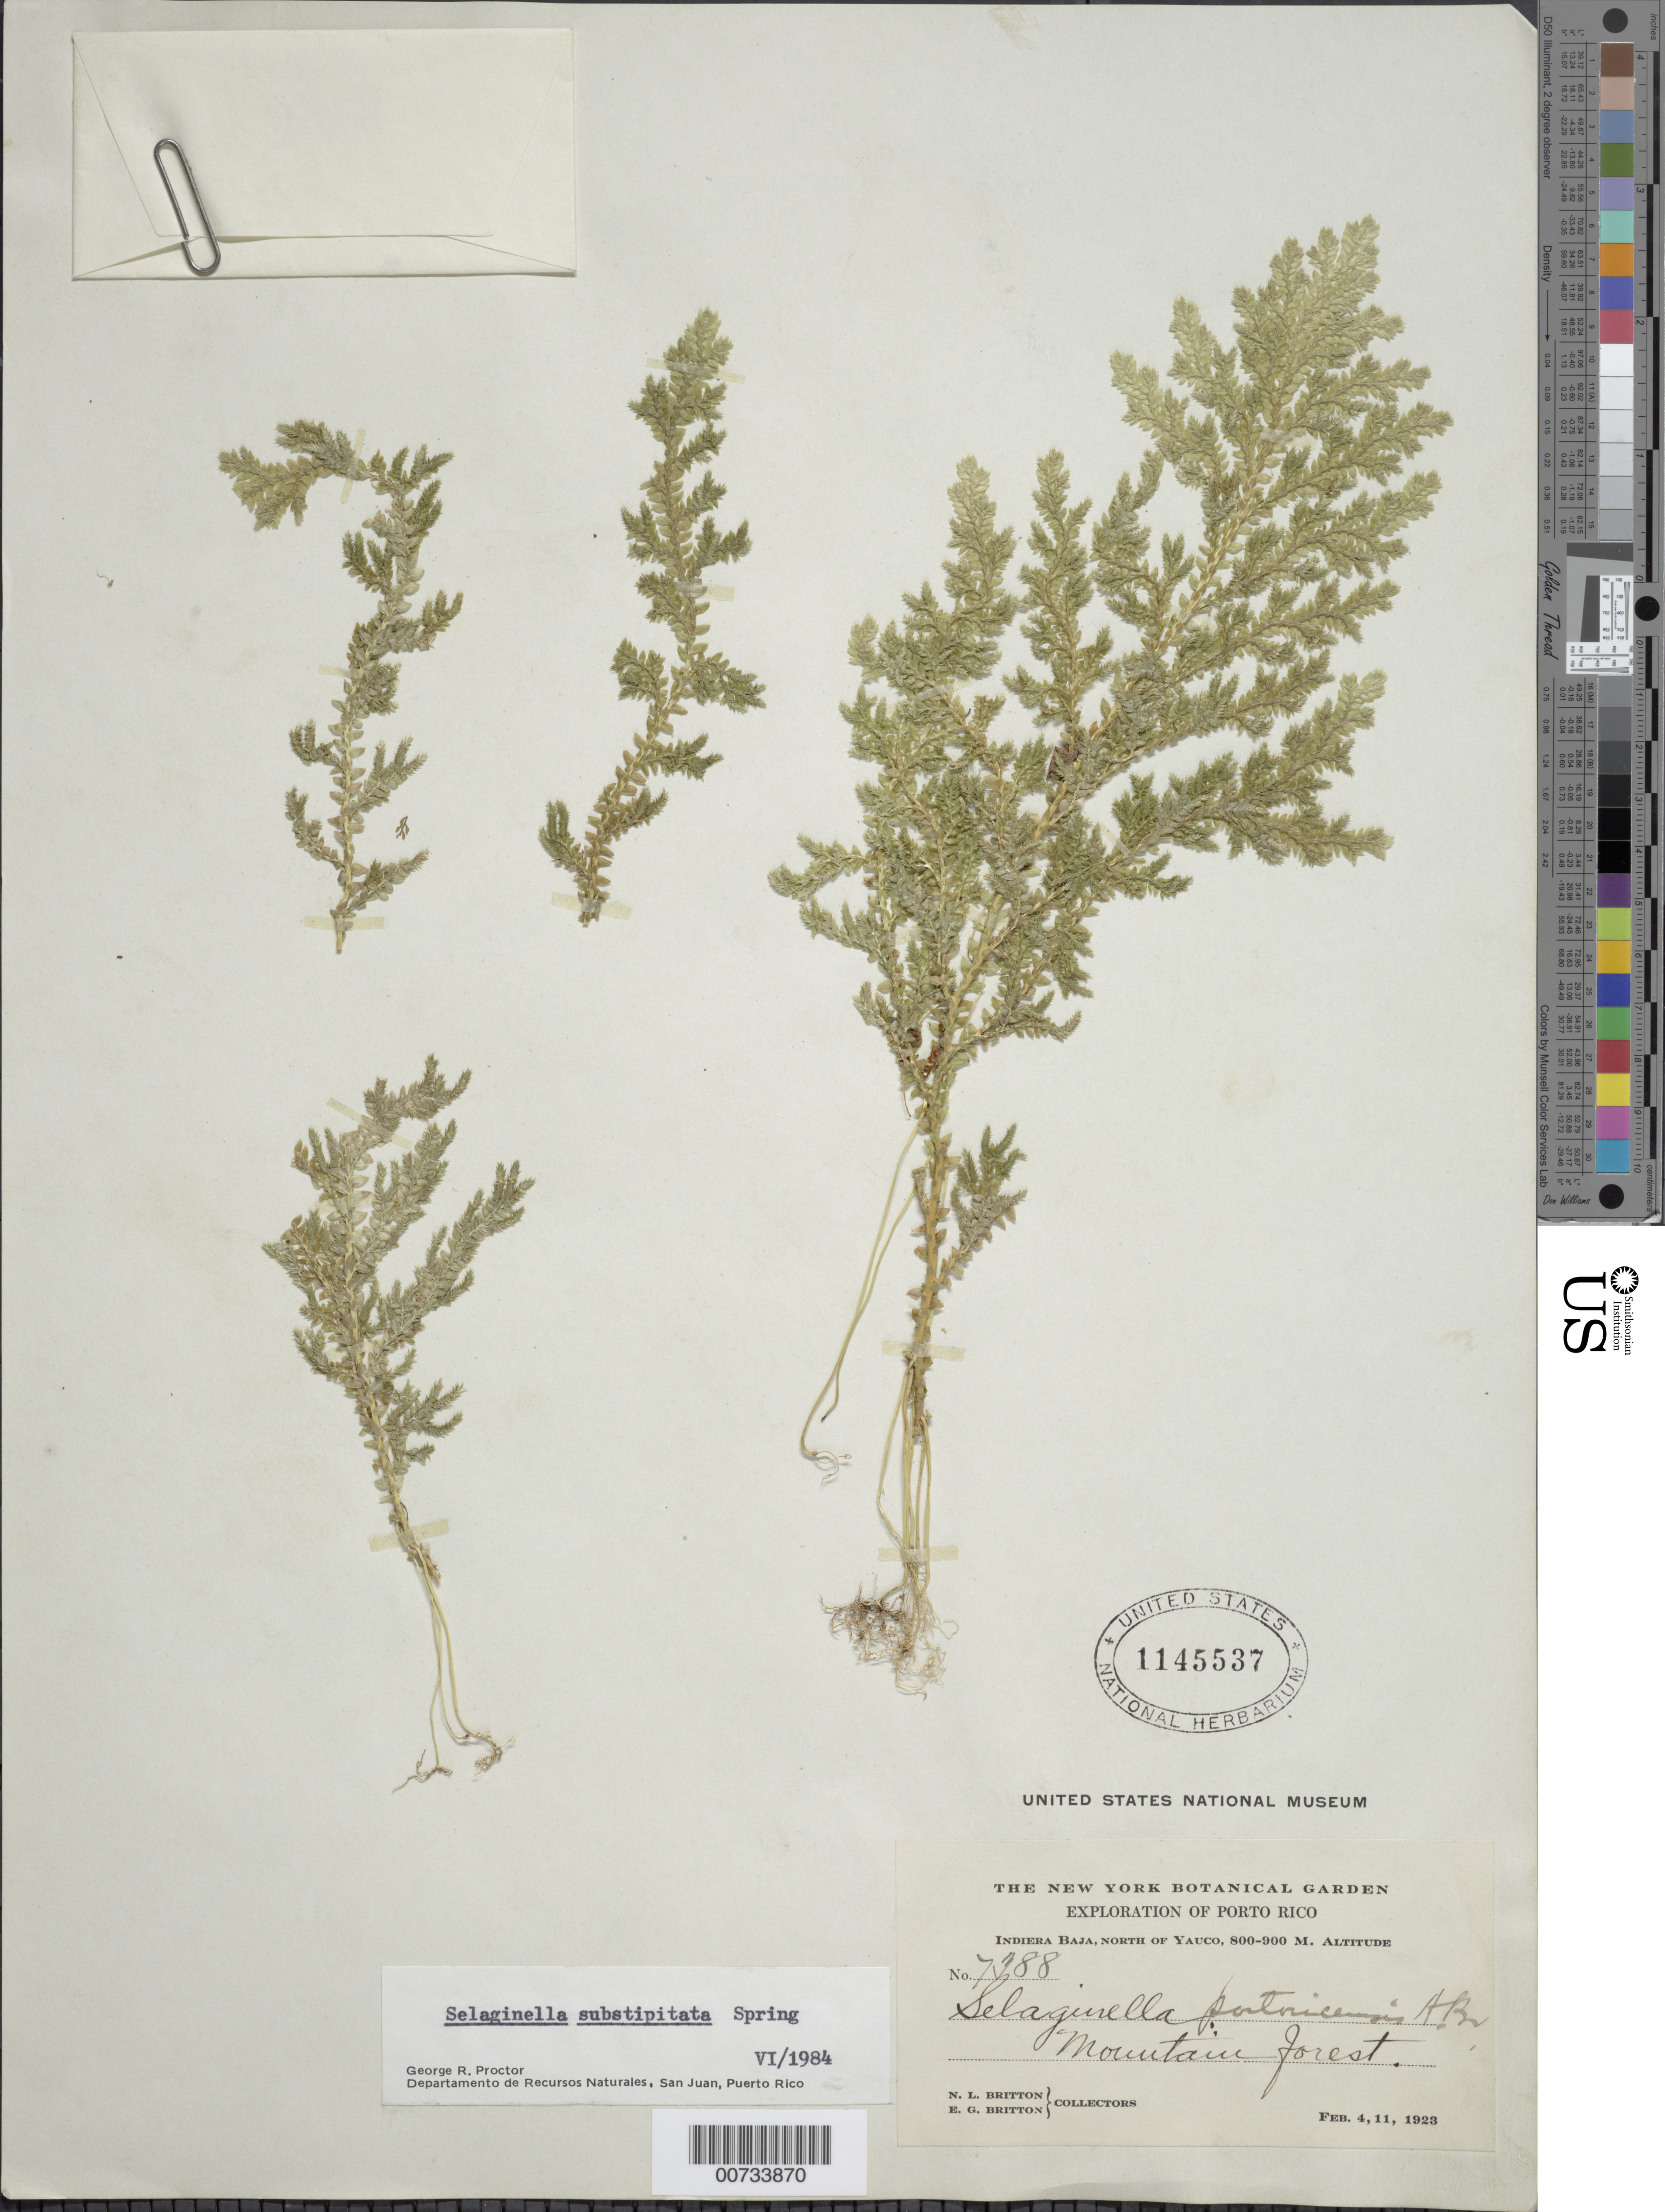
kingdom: Plantae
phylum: Tracheophyta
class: Lycopodiopsida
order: Selaginellales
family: Selaginellaceae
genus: Selaginella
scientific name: Selaginella substipitata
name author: Spring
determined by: Proctor, G. R.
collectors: N. Britton & E. G. Britton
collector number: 7388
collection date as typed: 04 Feb 1923 or 11 Feb 1923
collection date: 1923-02-04 or 1923-02-11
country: Puerto Rico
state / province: Yauco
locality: Indiera Baja, North of Yauco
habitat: Mountain forest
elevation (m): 800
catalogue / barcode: US 1145537